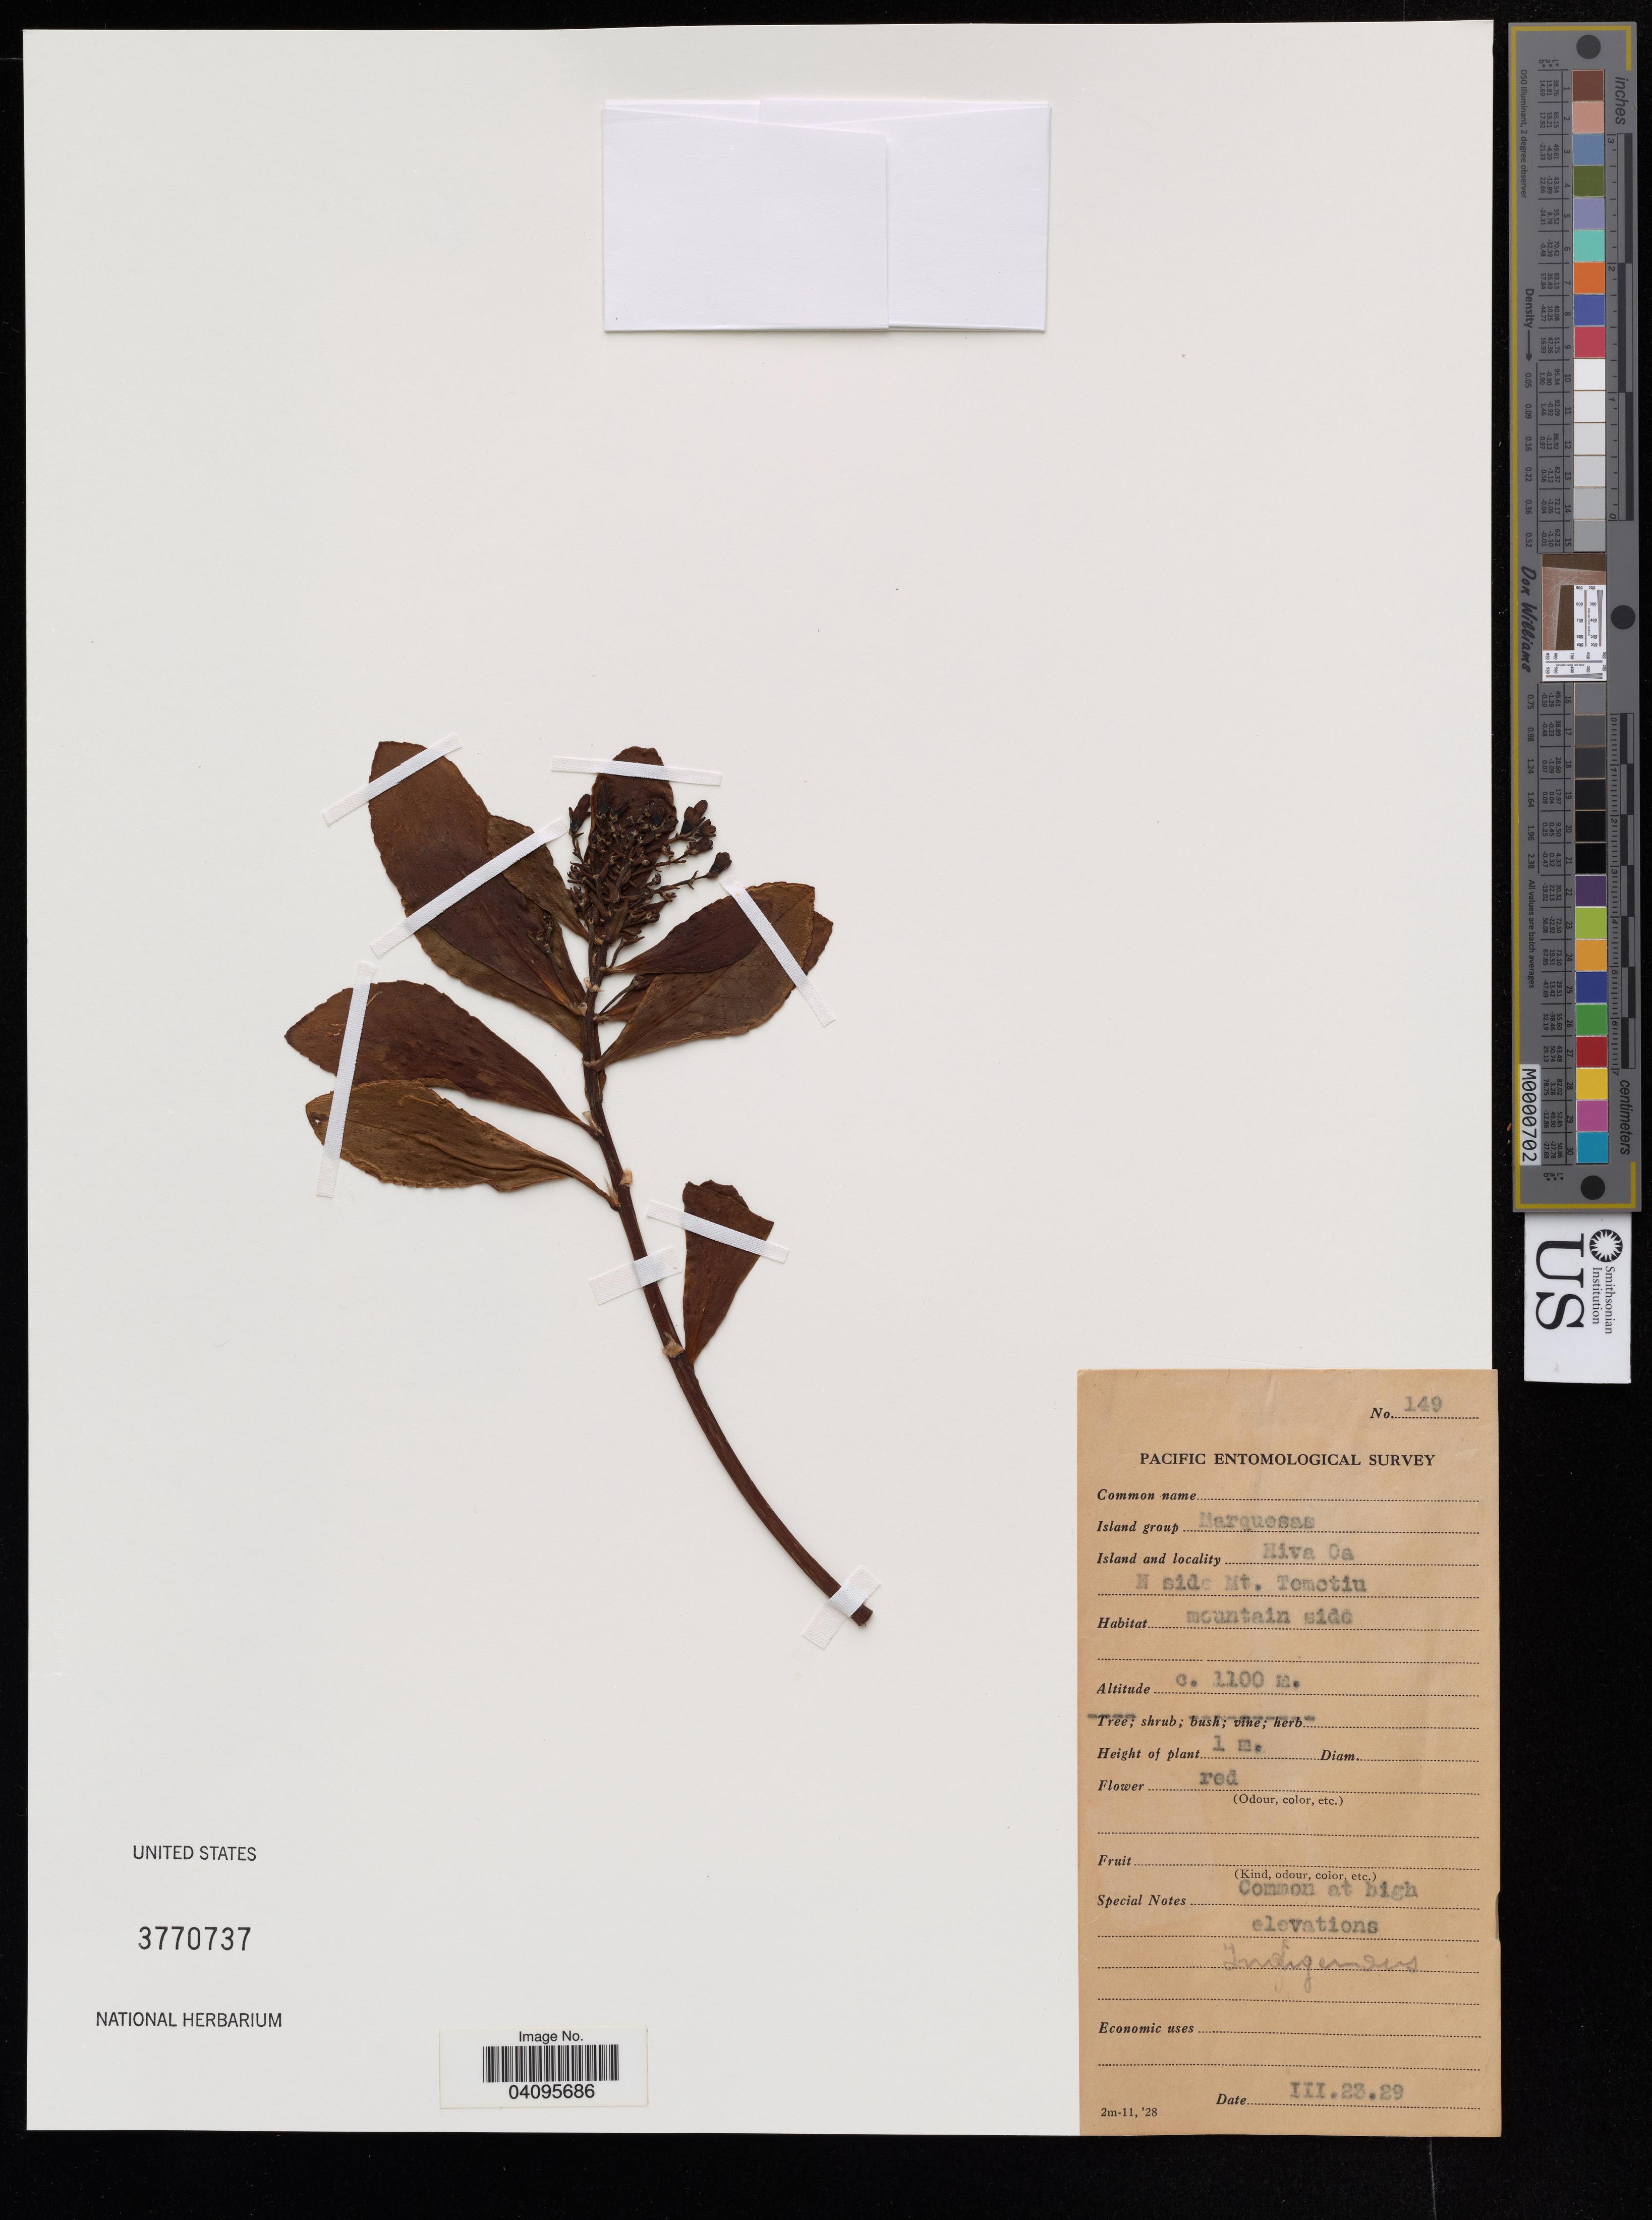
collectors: P. Survey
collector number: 149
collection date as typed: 23 March 1929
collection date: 1929-03-23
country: French Polynesia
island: Hiva Oa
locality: N side of Mt. Temetiu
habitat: Mountainside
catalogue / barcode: US 3770737